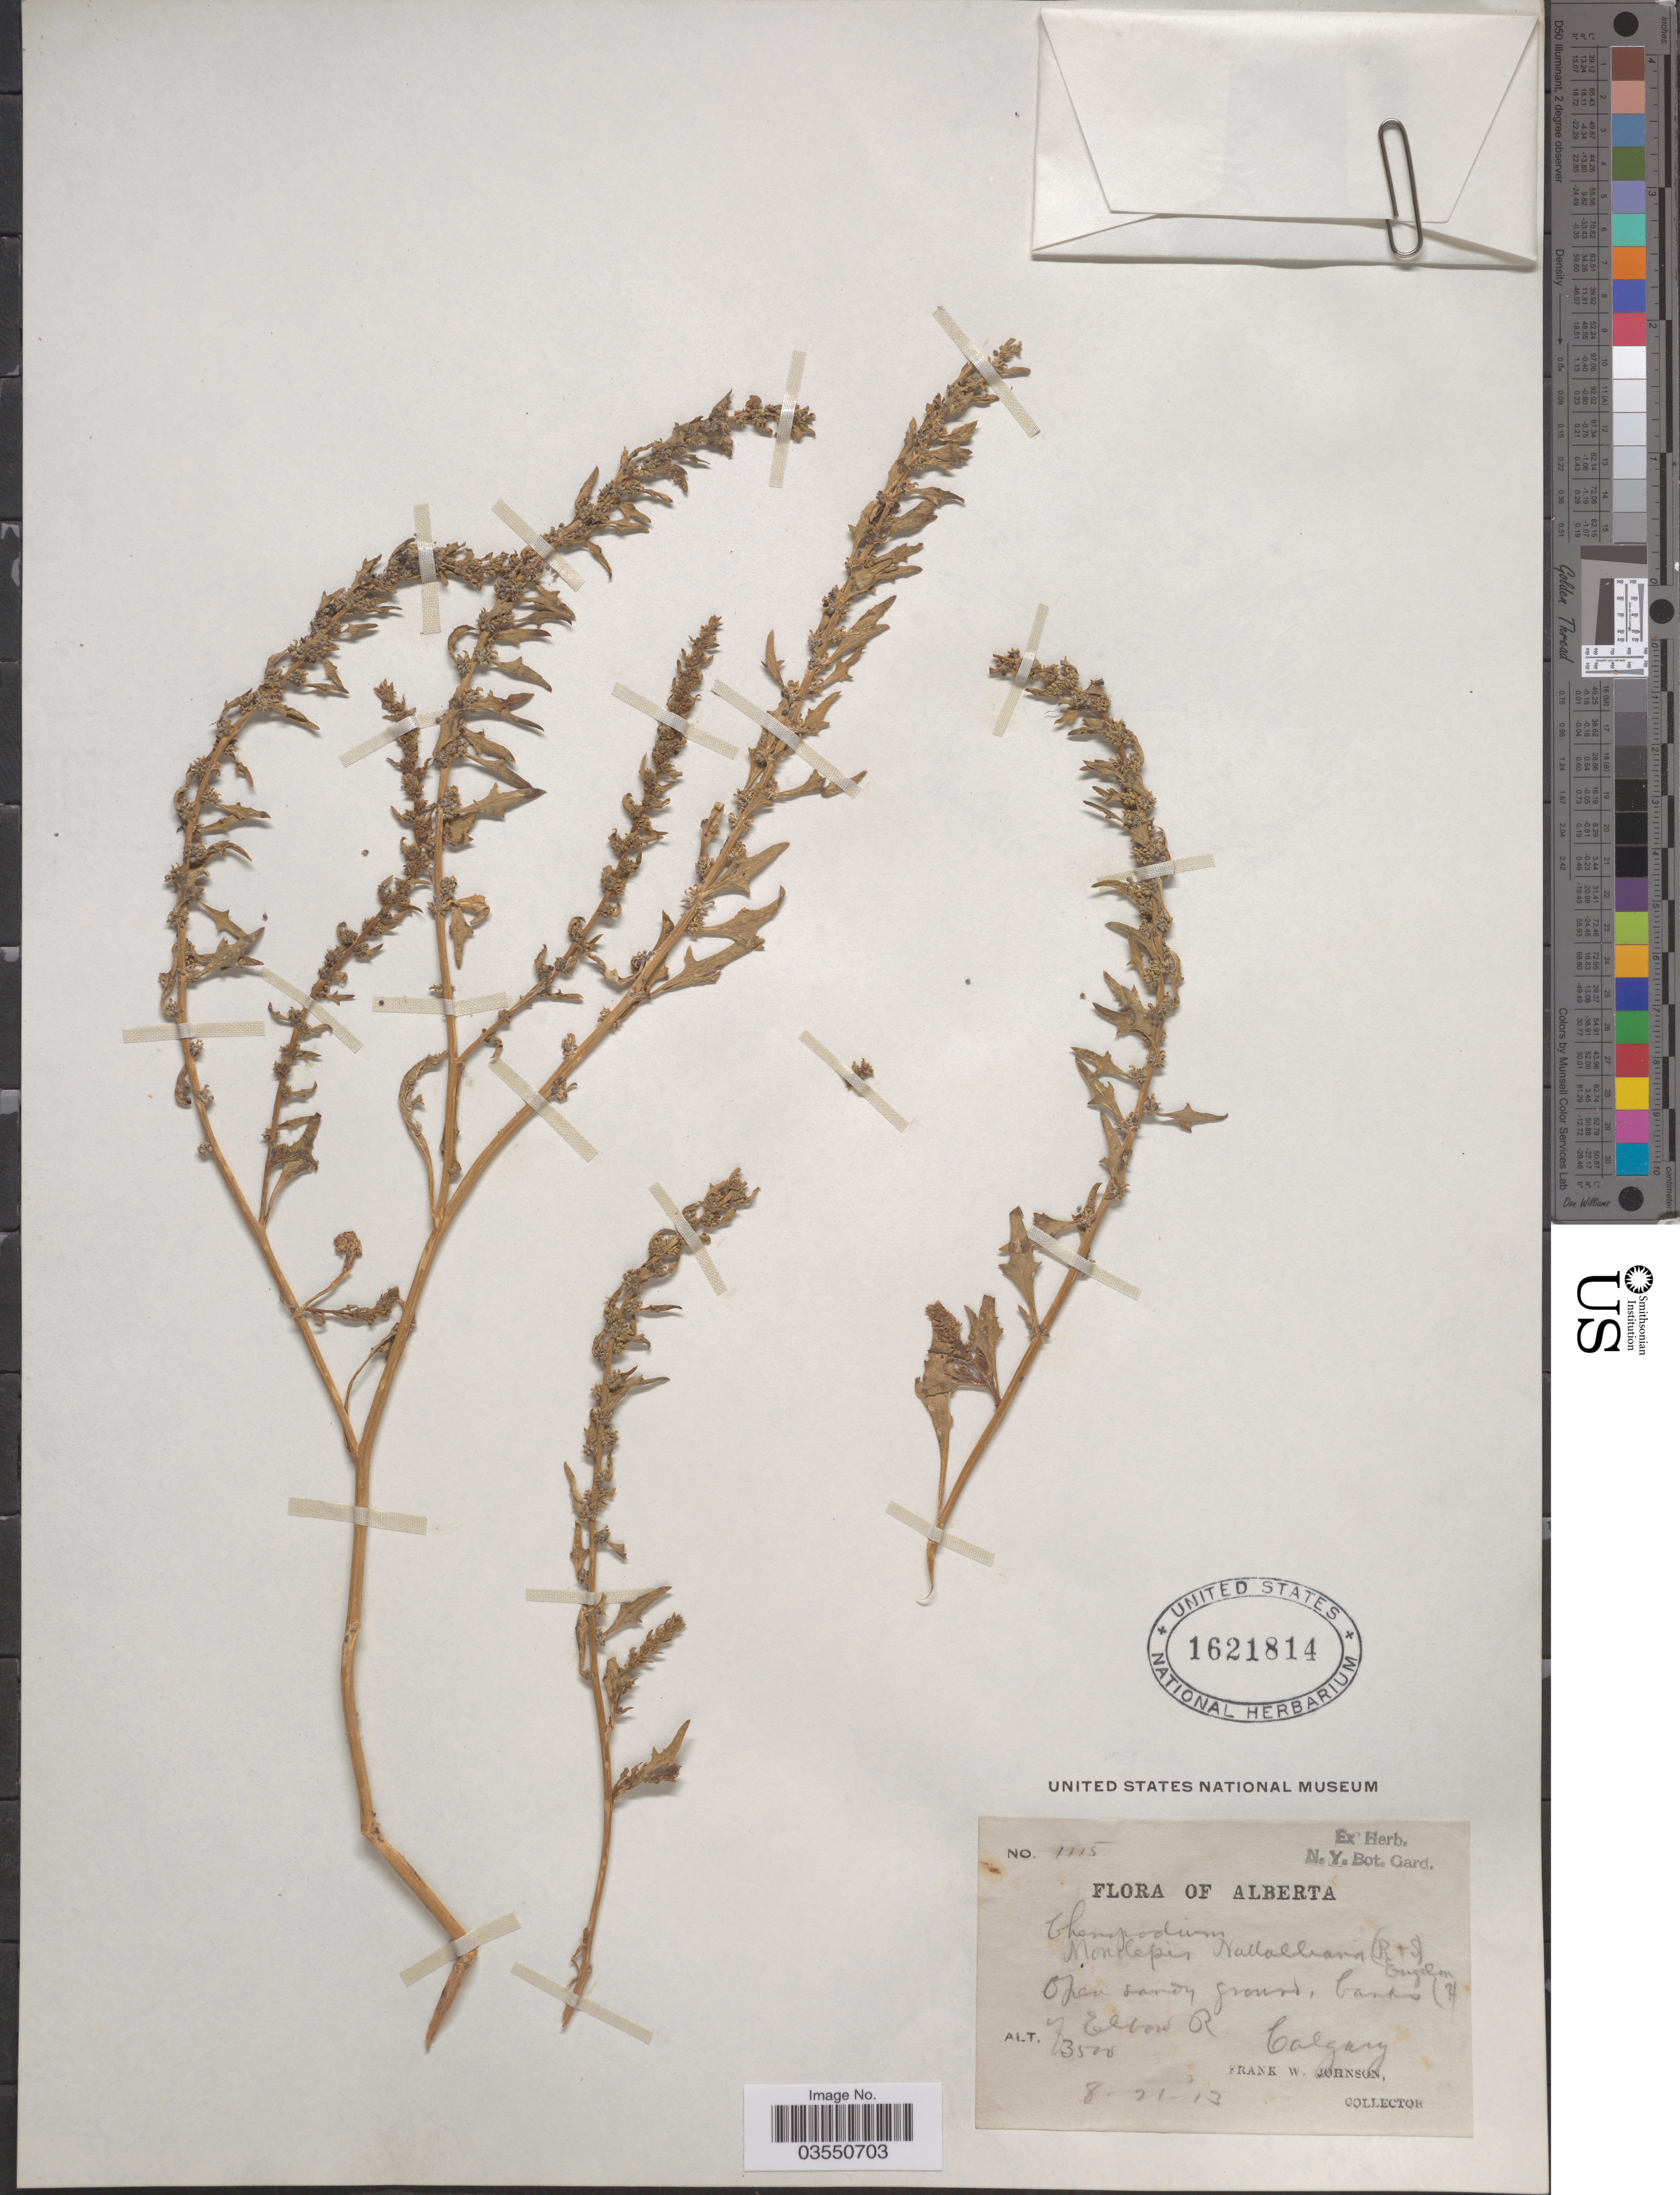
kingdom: Plantae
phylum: Tracheophyta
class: Magnoliopsida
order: Caryophyllales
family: Amaranthaceae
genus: Blitum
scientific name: Blitum nuttallianum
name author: Schult.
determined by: U.S. National Herbarium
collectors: F. W. Johnson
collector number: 1115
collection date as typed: Transcribed d/m/y: 21/8/13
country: Canada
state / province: Alberta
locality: Open sandy ground, banks of Elbow R. Calgary.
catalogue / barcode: US 1621814